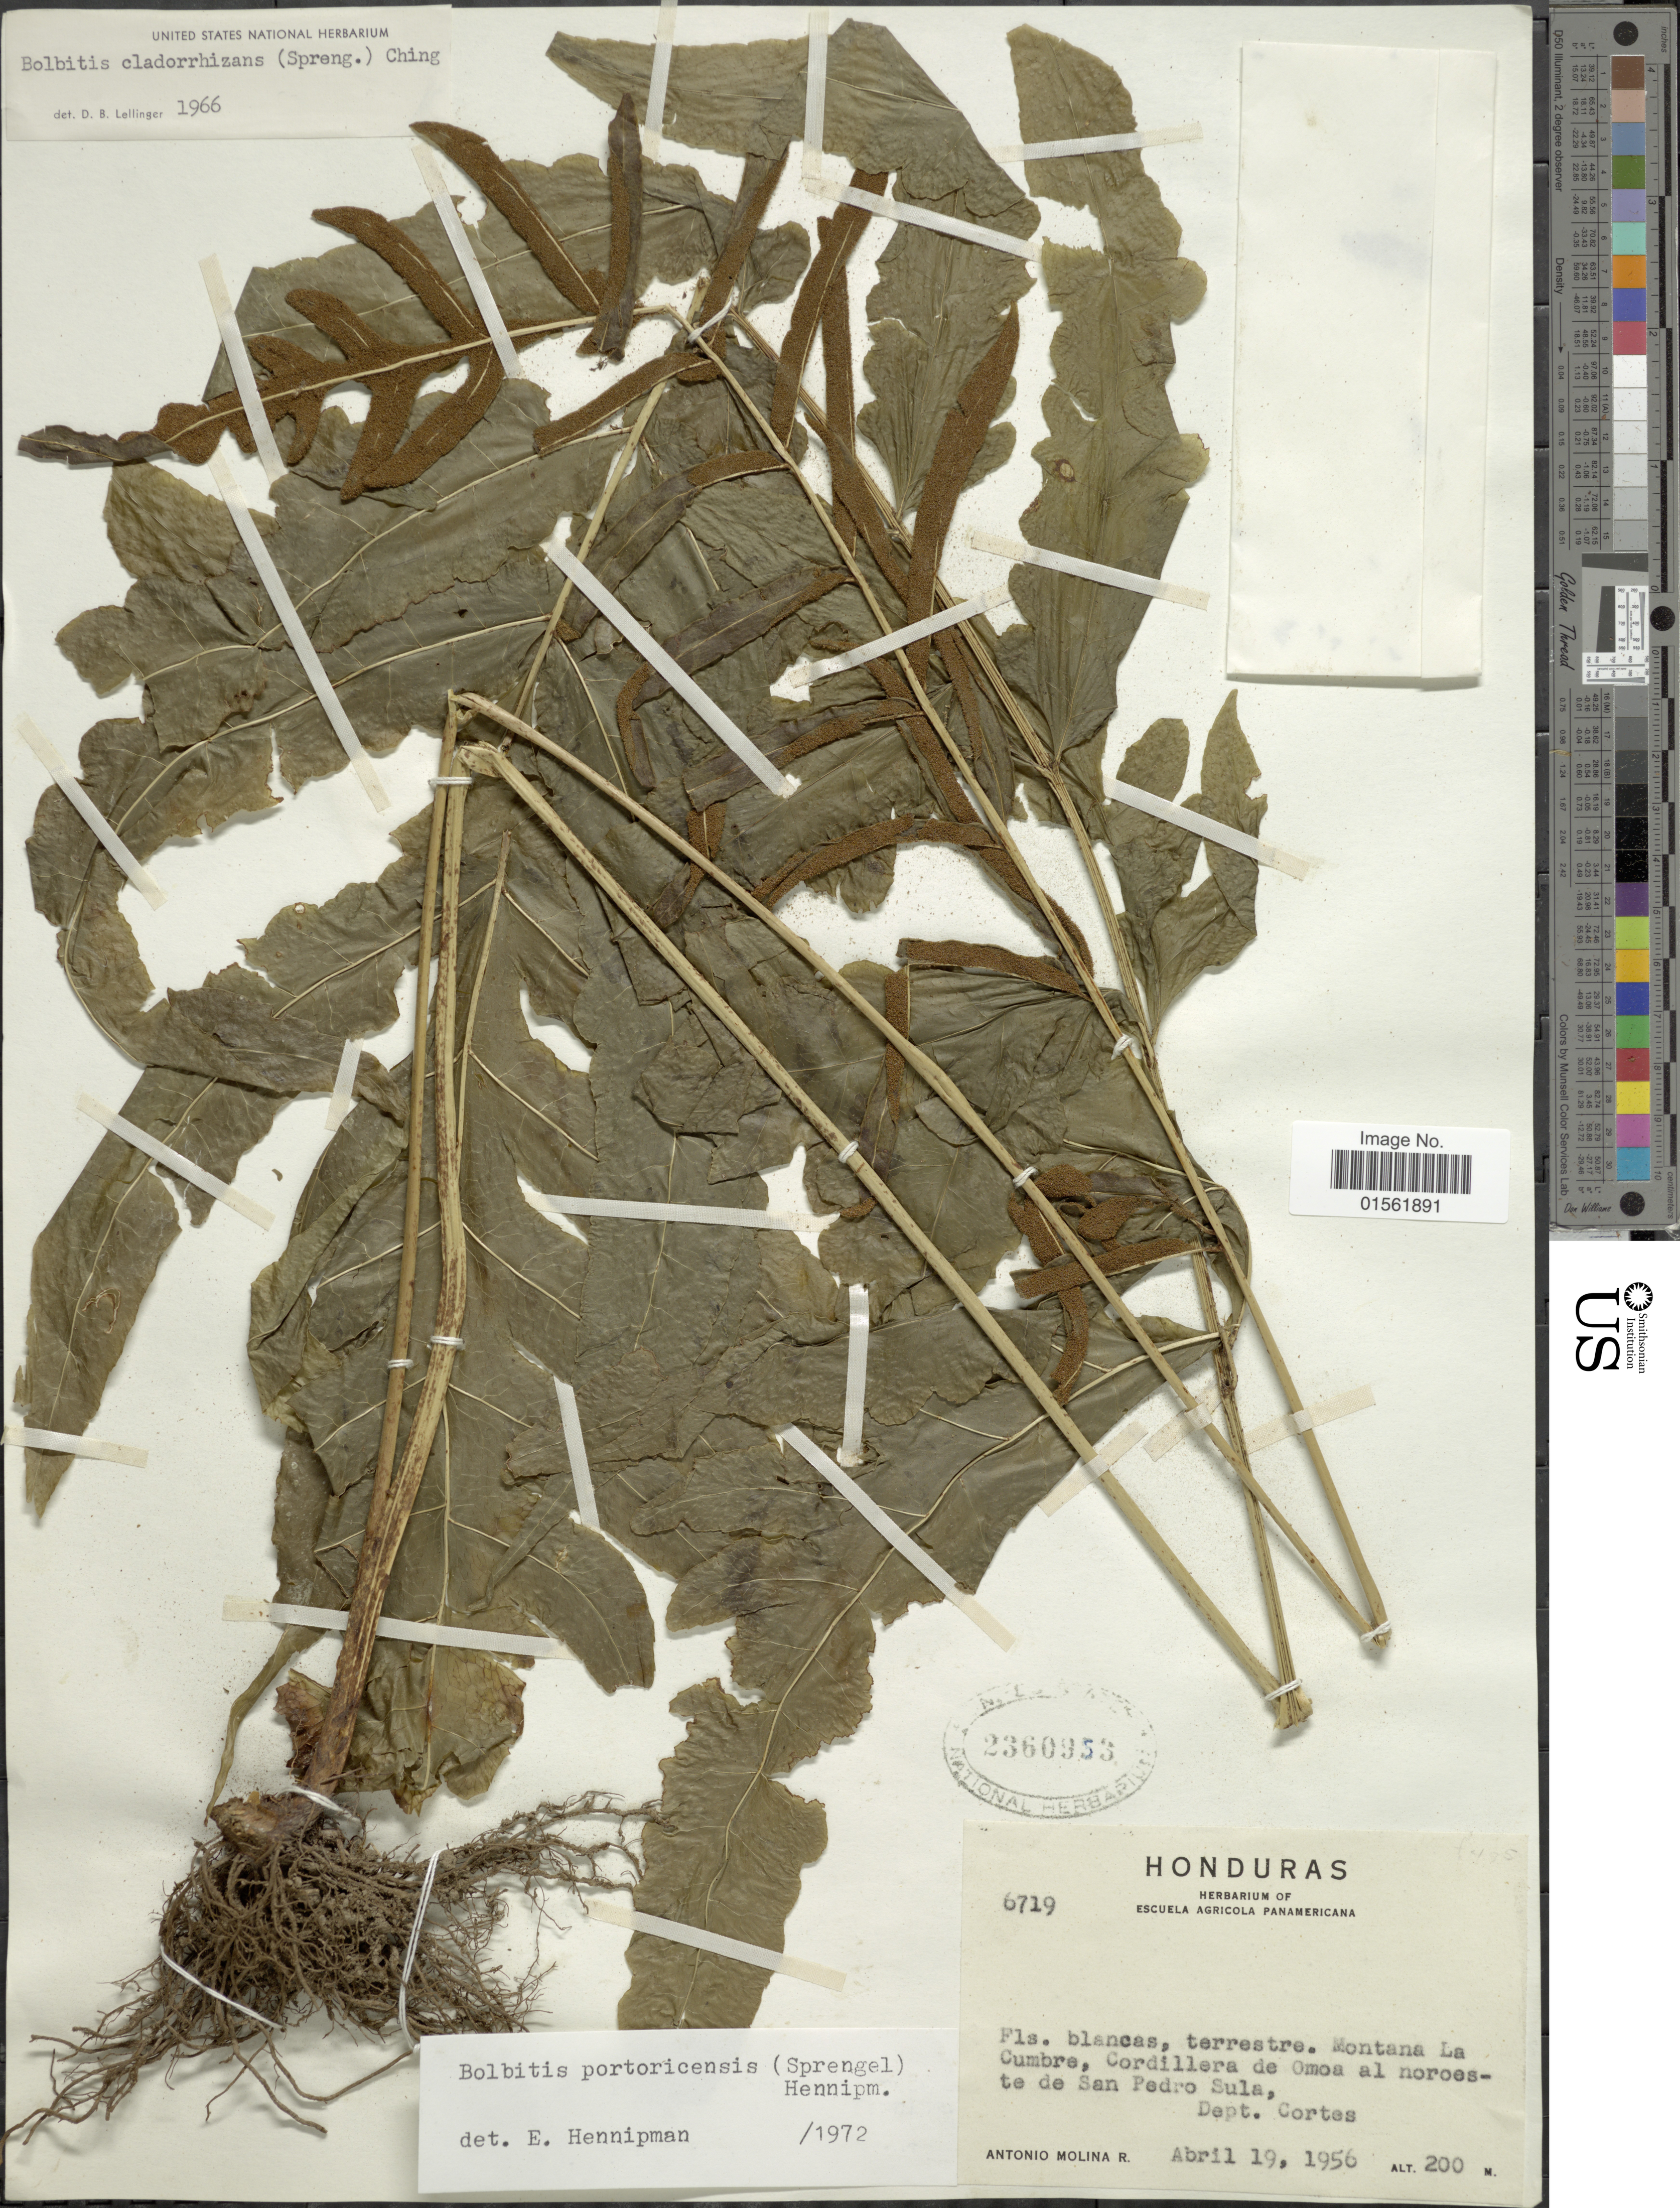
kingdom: Plantae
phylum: Tracheophyta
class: Polypodiopsida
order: Polypodiales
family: Dryopteridaceae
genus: Bolbitis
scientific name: Bolbitis portoricensis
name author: (Spreng.) Hennipman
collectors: A. Molina R.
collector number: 6719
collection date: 1956-04-19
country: Honduras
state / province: Cortés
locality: Montana La Cumbre, Cordillera de Omoa al noroeste de San Pedro Sula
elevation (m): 200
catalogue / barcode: US 2360953